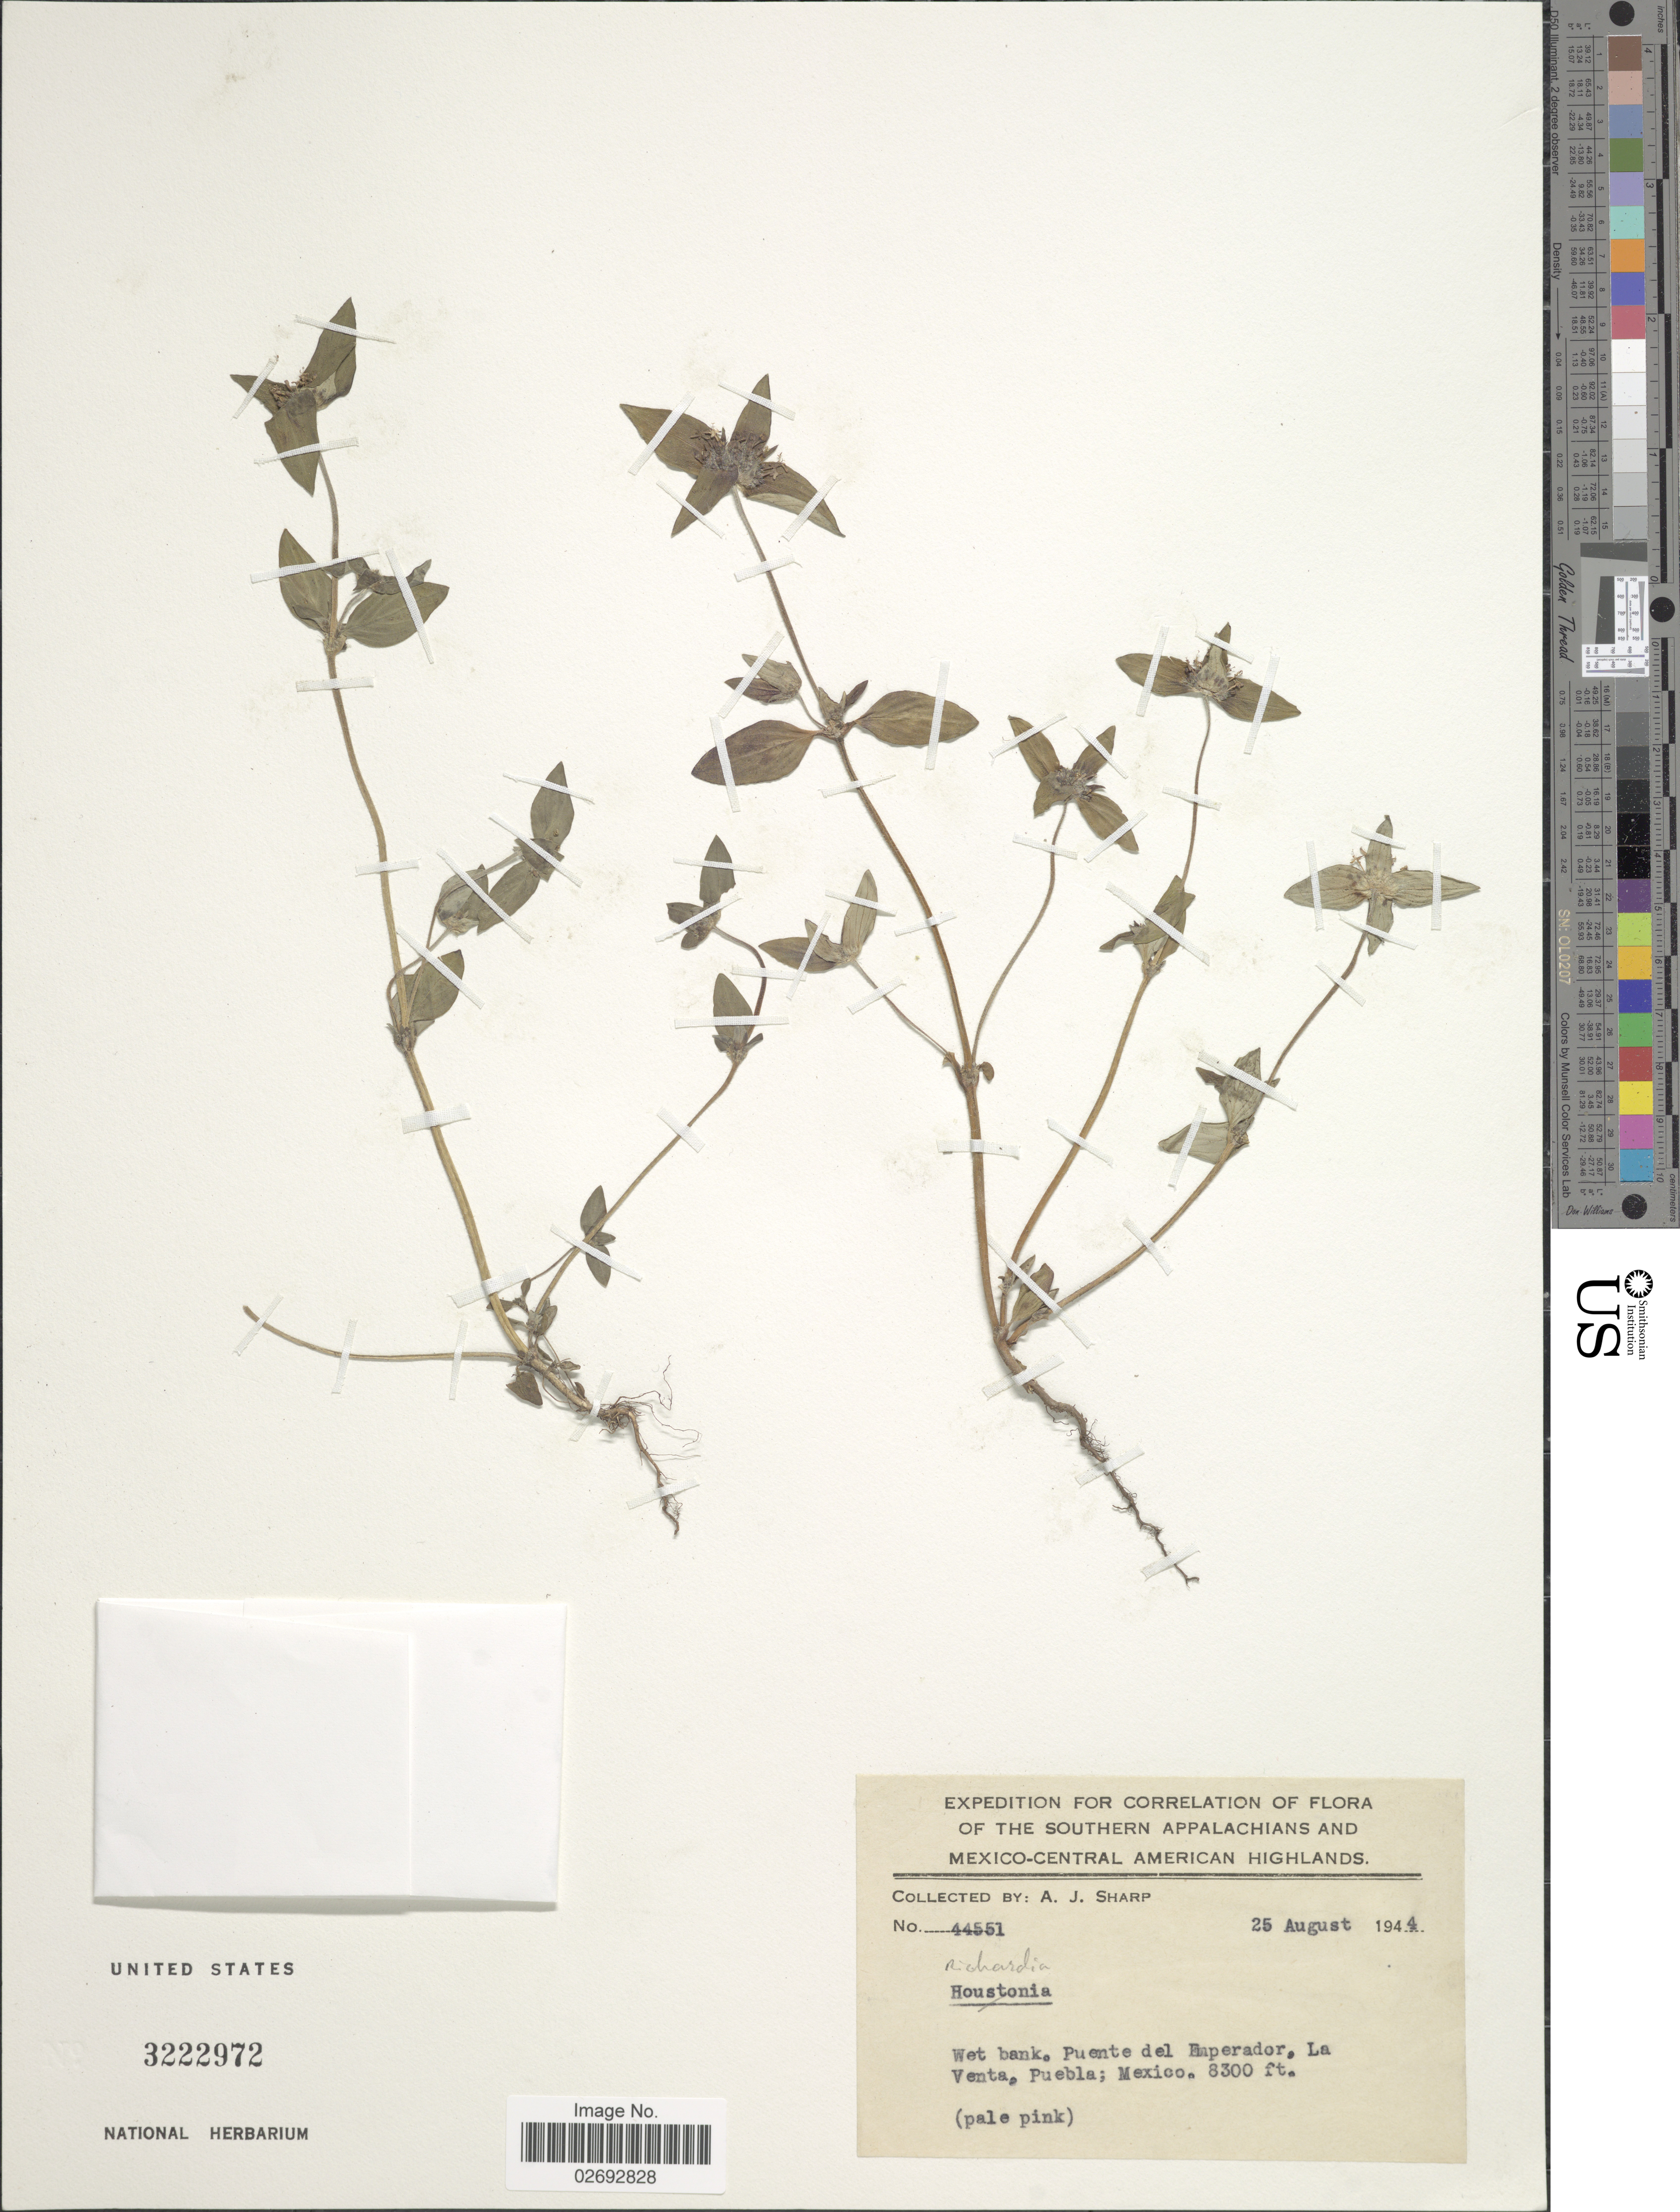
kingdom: Plantae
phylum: Tracheophyta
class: Magnoliopsida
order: Gentianales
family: Rubiaceae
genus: Richardia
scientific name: Richardia sp.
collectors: A. J. Sharp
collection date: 1944-08-25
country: Mexico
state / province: Puebla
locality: Southern Appalachians and Mexico-Central American Highlands. Puente del Emperador, La Venta.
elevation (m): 2530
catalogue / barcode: US 3222972